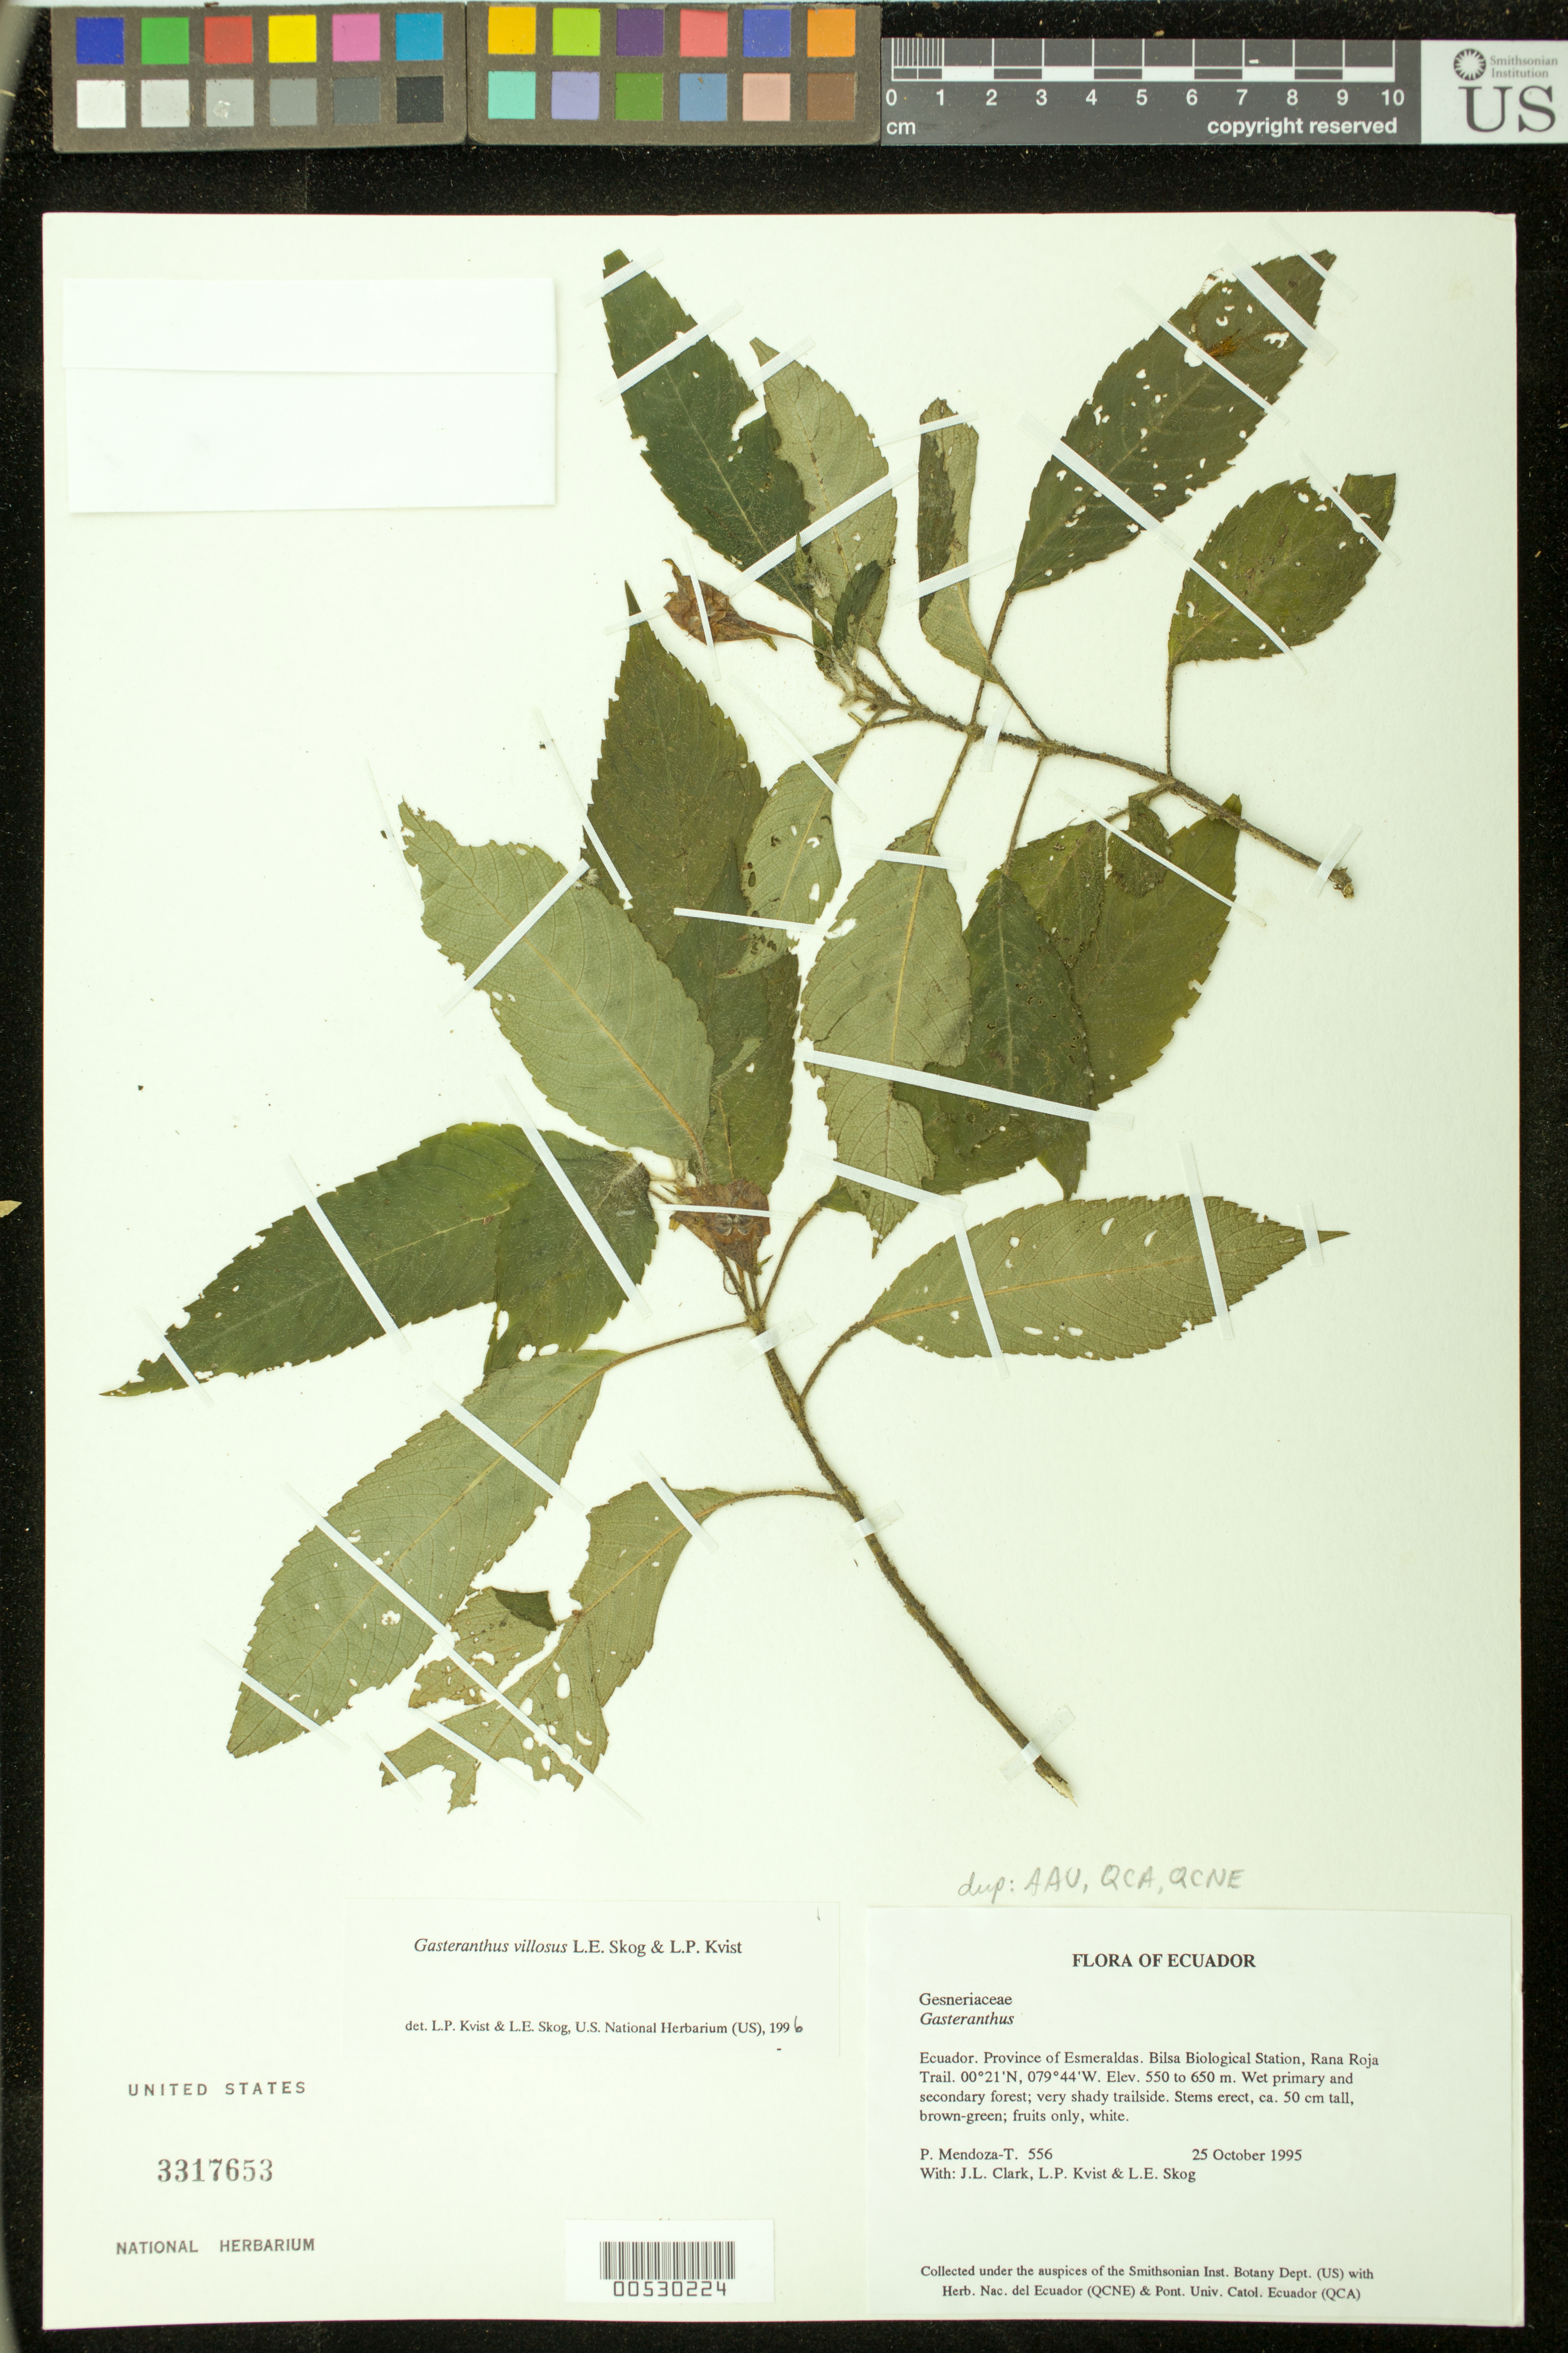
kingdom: Plantae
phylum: Tracheophyta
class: Magnoliopsida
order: Lamiales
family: Gesneriaceae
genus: Gasteranthus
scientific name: Gasteranthus villosus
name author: L.E. Skog & L.P. Kvist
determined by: Skog, Laurence E.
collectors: P. Mendoza-T., J. L. Clark, L. P. Kvist & L. E. Skog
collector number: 556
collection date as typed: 25 Oct 1995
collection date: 1995-10-25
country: Ecuador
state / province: Esmeraldas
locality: Bilsa Biological Station, Rana Roja Trail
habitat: Wet primary and secondary forest; very shady trailside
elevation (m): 550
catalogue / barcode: US 3317653